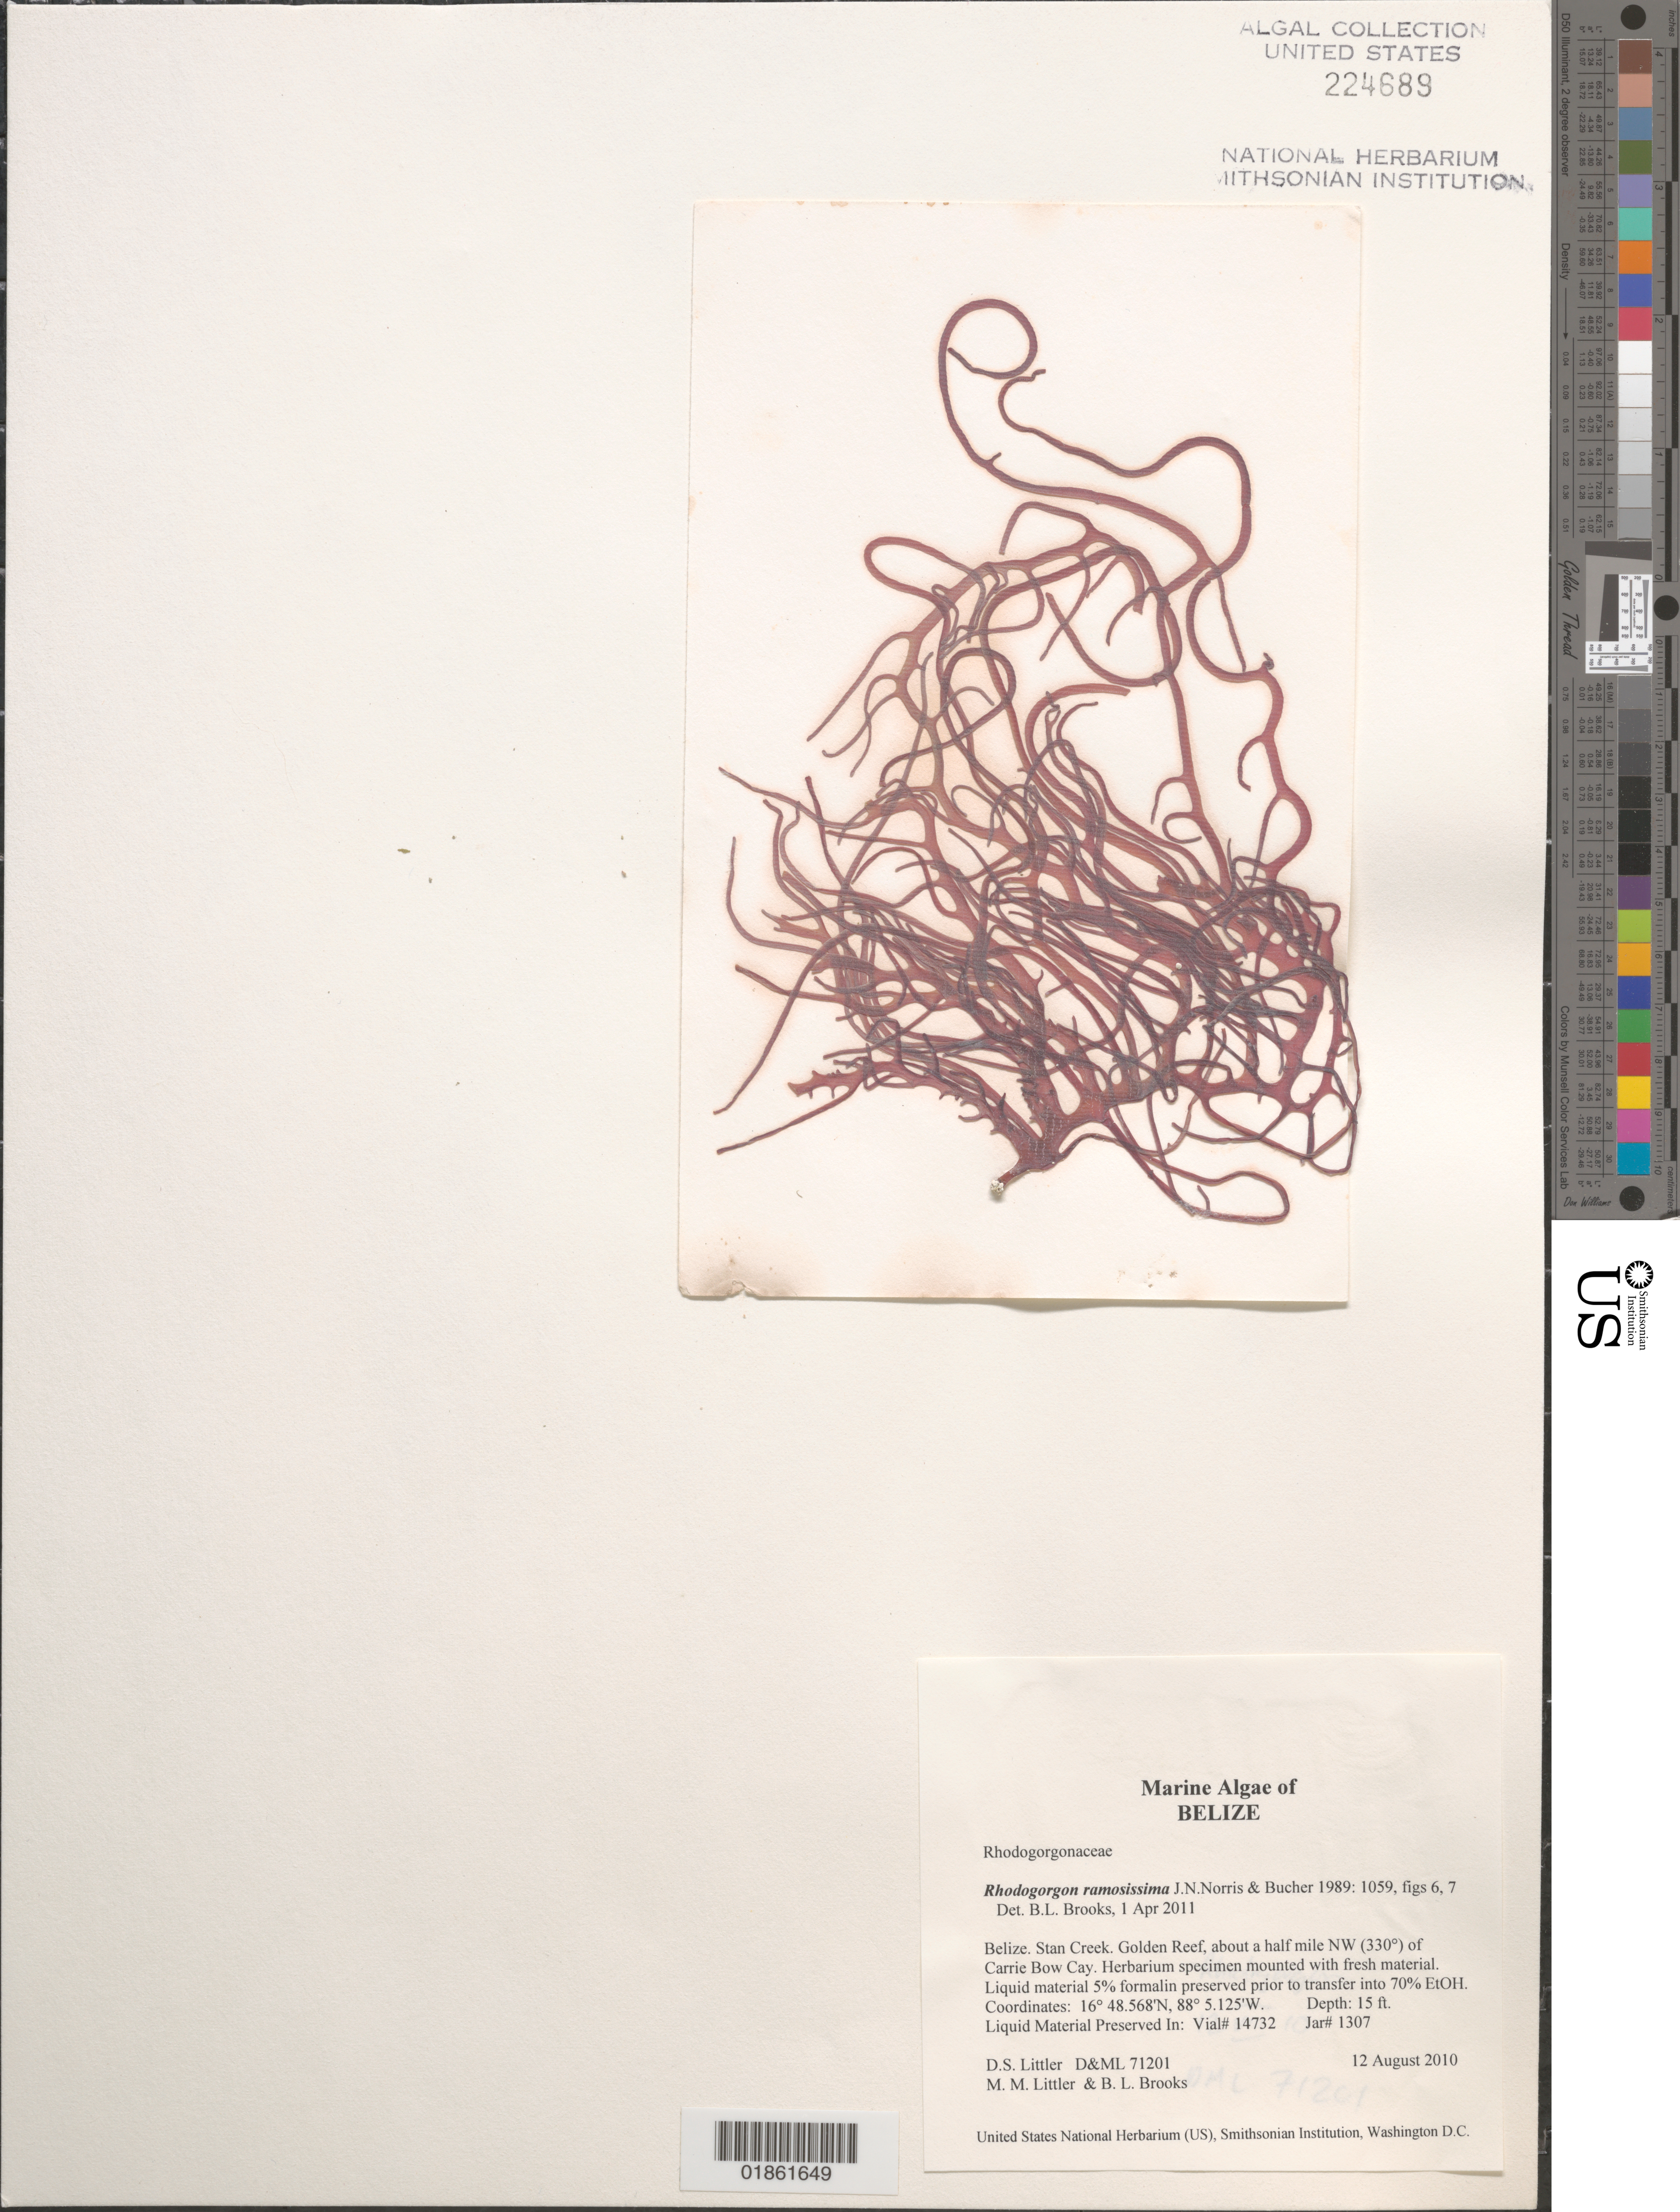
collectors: D. S. Littler & M. M. Littler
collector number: D&ML 71201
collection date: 2010-08-12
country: Belize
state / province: Stann Creek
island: Pelican Cays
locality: Golden Reef. Patch reef SW of South Water Cay.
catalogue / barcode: US 224689